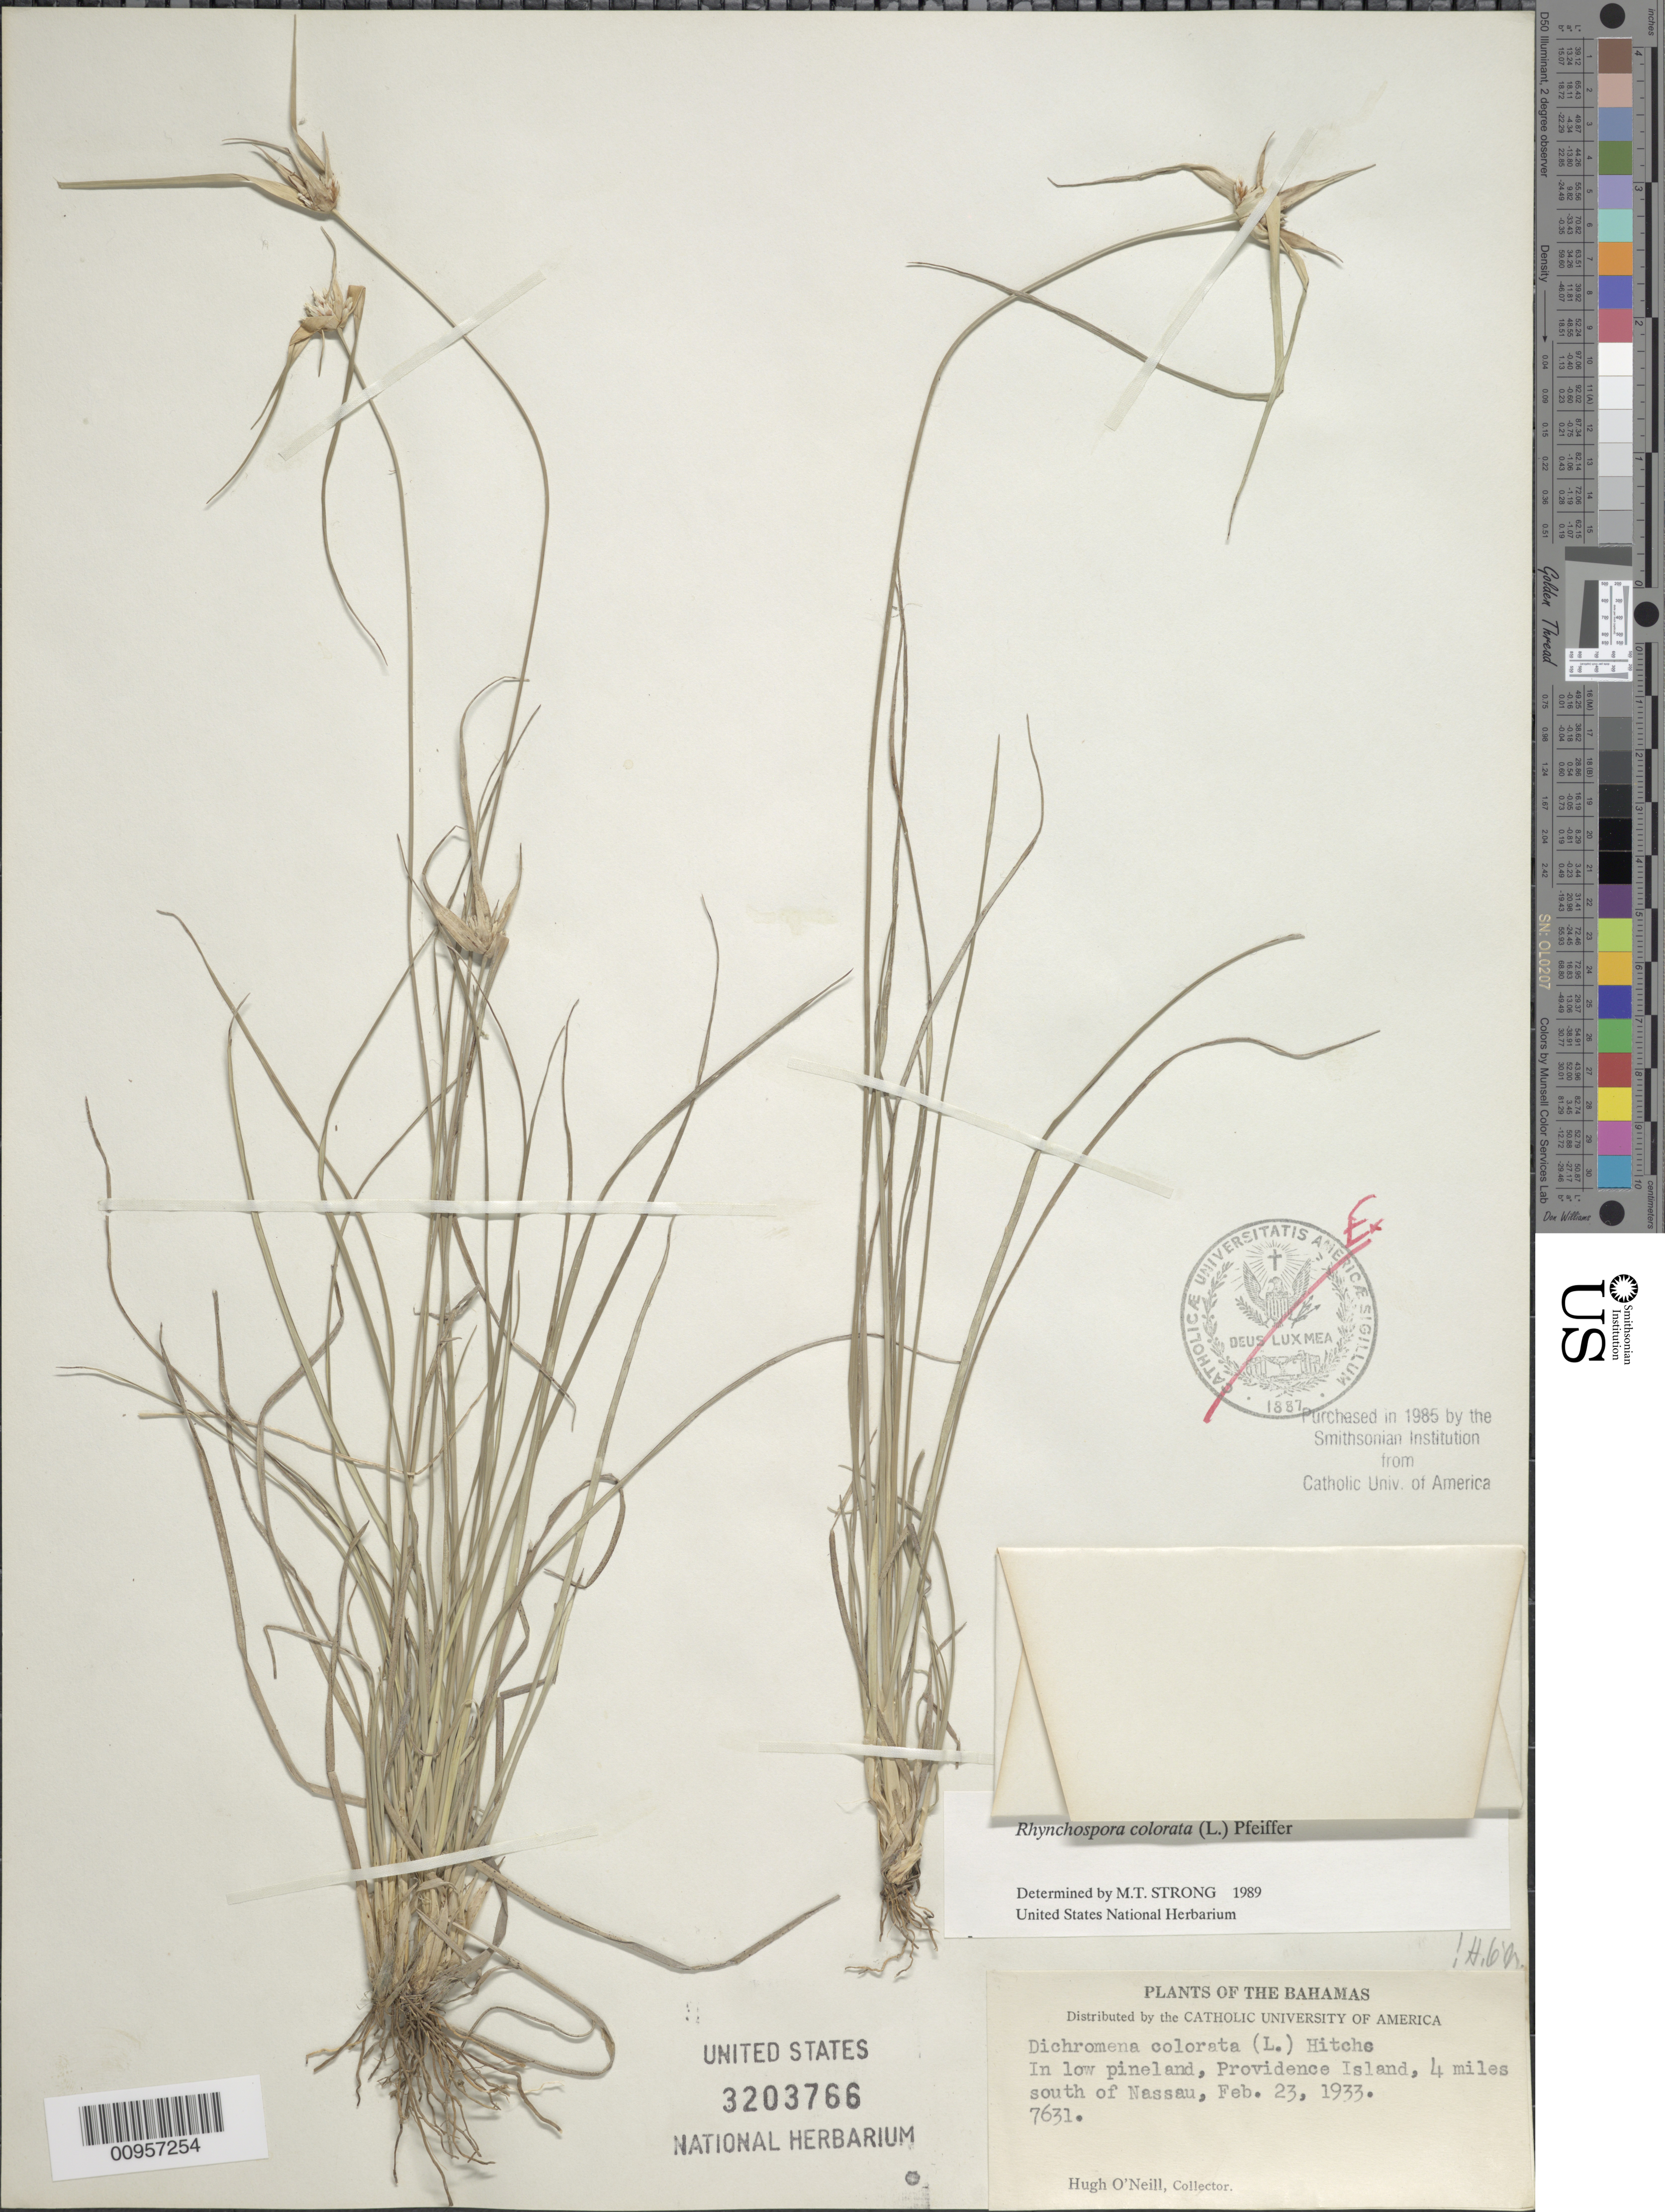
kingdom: Plantae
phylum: Tracheophyta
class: Liliopsida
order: Poales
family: Cyperaceae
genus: Rhynchospora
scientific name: Rhynchospora colorata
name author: (L.) H. Pfeiff.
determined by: Strong, M. T., (US), Smithsonian Institution - National Museum of Natural History (UNITED STATES)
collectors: H. O'Neill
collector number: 7631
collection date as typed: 23 Feb 1933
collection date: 1933-02-23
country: Bahamas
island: Providence Island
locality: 4 miles S of Nassau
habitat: In low pineland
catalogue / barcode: US 3203766